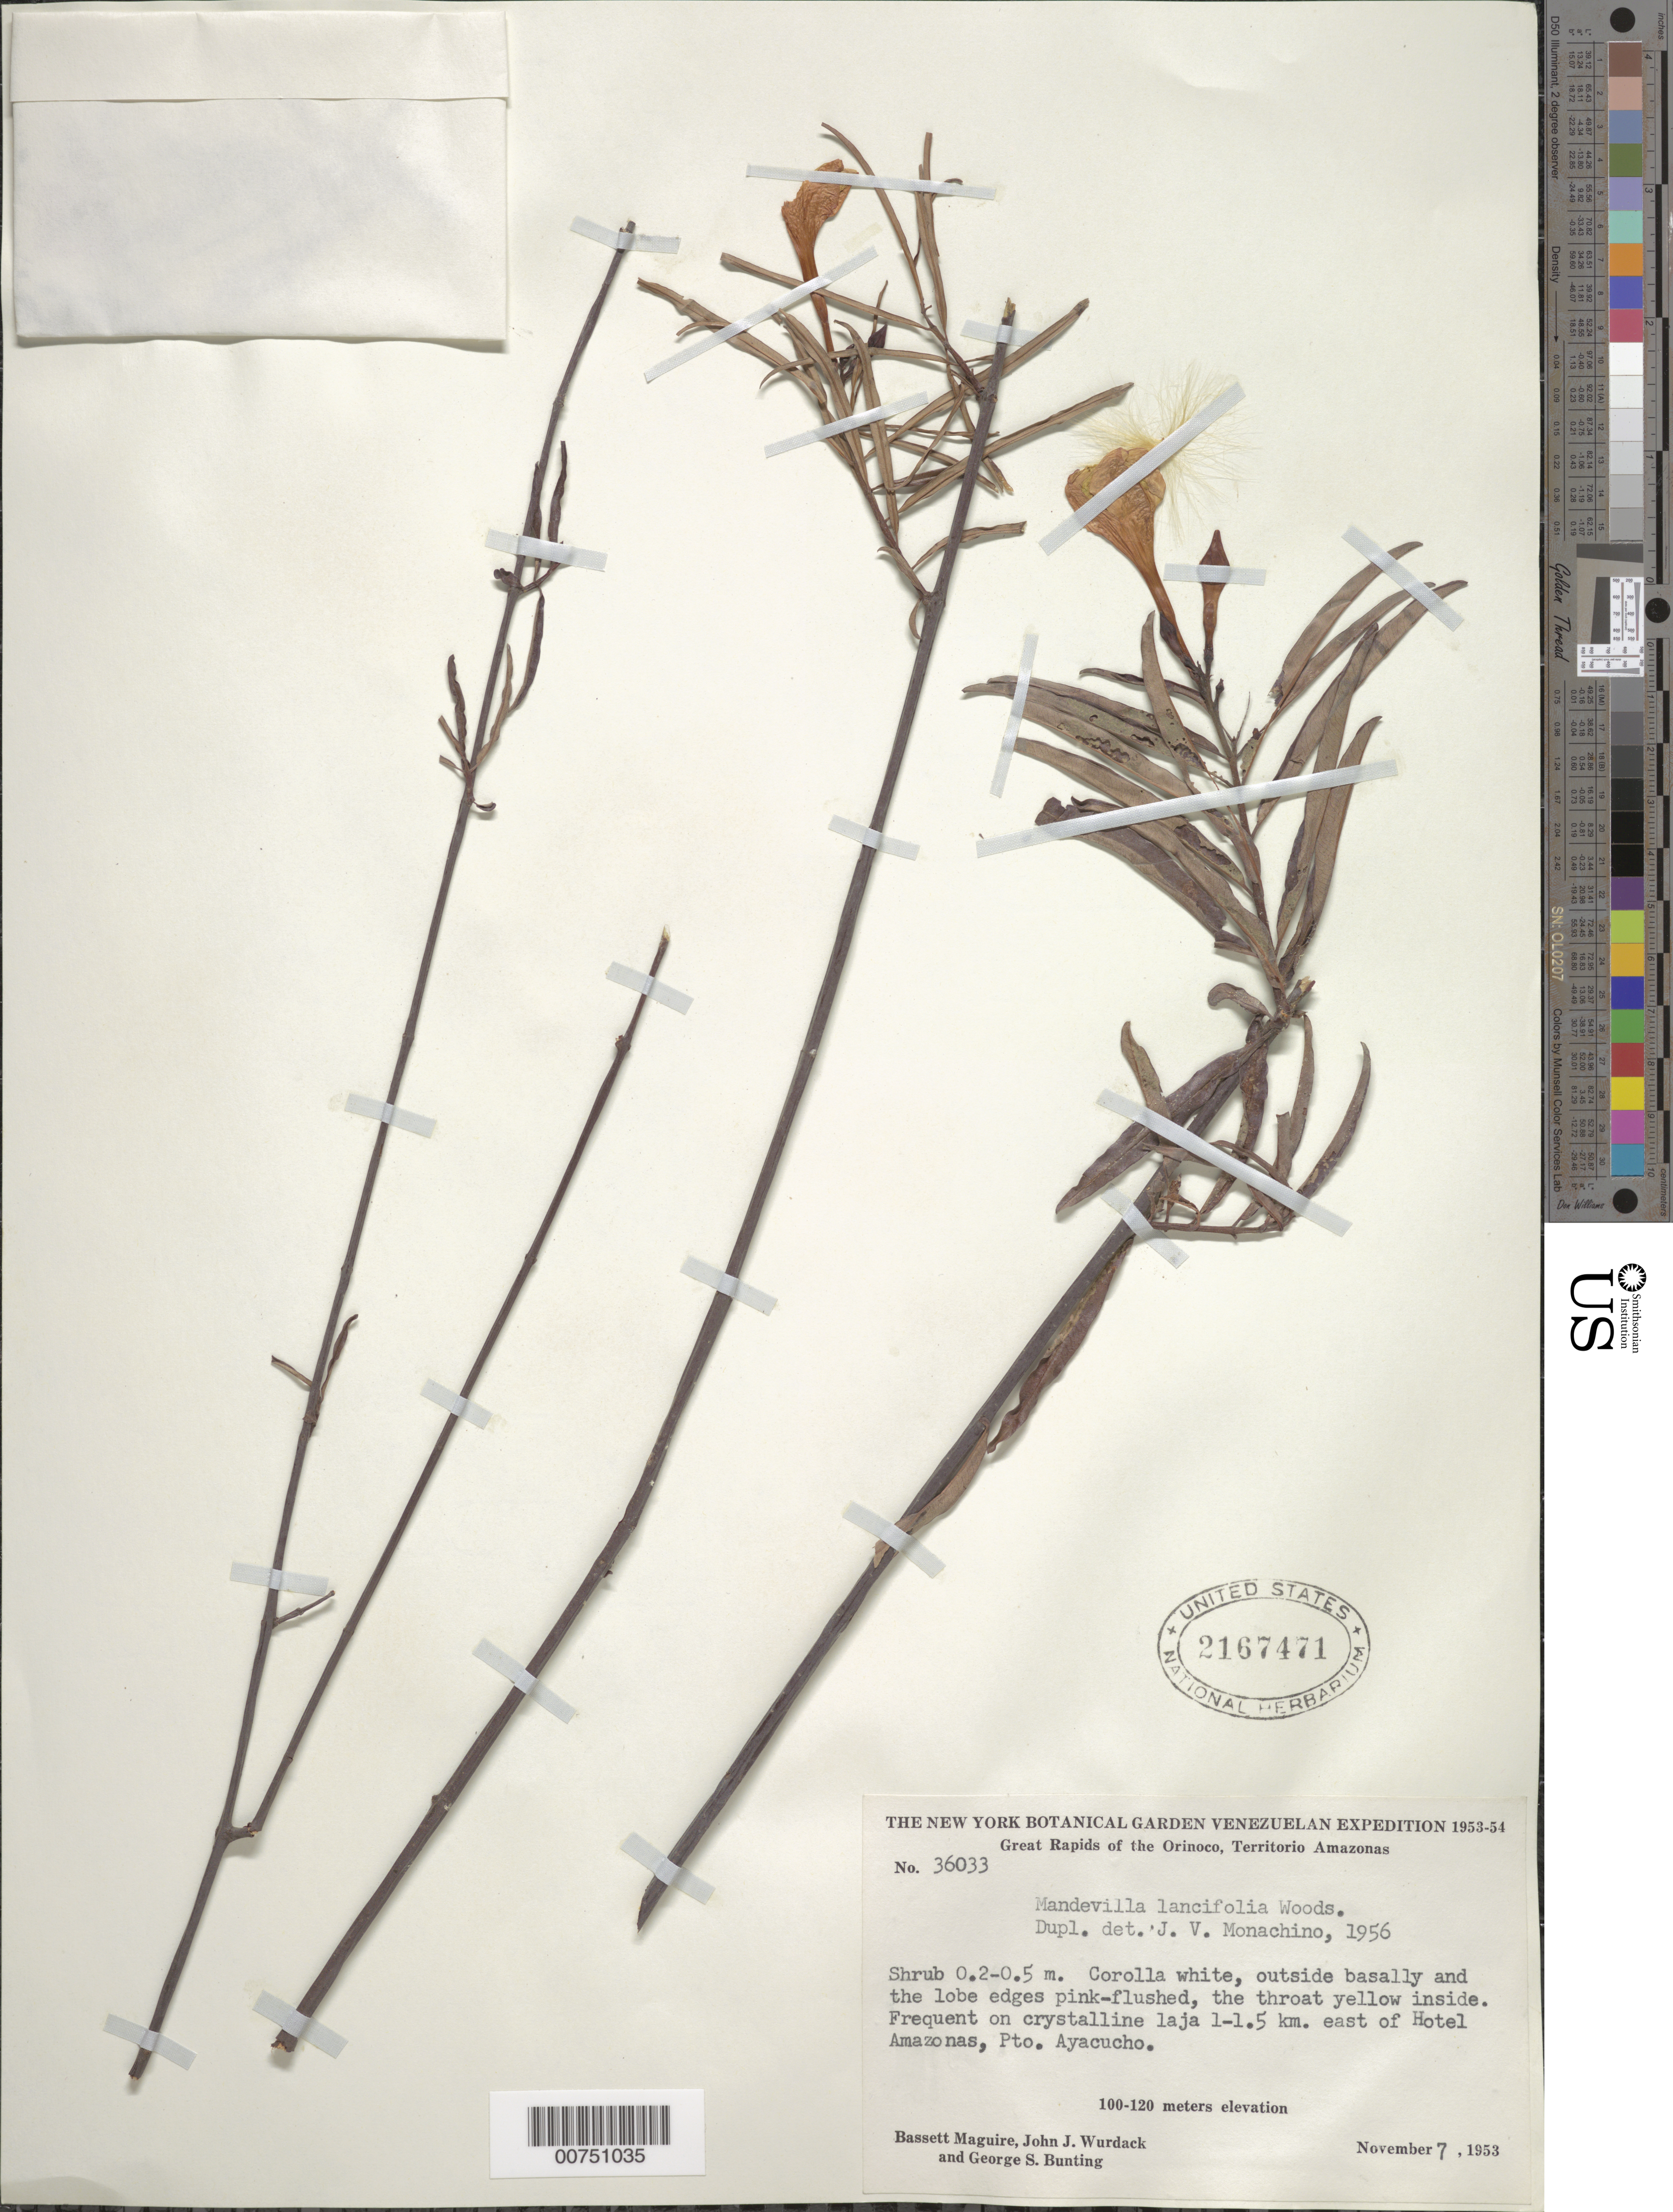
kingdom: Plantae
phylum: Tracheophyta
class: Magnoliopsida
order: Gentianales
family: Apocynaceae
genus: Mandevilla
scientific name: Mandevilla lancifolia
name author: Woodson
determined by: Monachino, J. V.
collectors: B. Maguire, J. J. Wurdack & G. S. Bunting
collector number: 36033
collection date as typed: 7-Nov-53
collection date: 1953-11-07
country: Venezuela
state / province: Amazonas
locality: Puerto Ayacucho, 1-1.5 km E of Hotel Amazonas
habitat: Crystalline laja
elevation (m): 100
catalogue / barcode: US 2167471